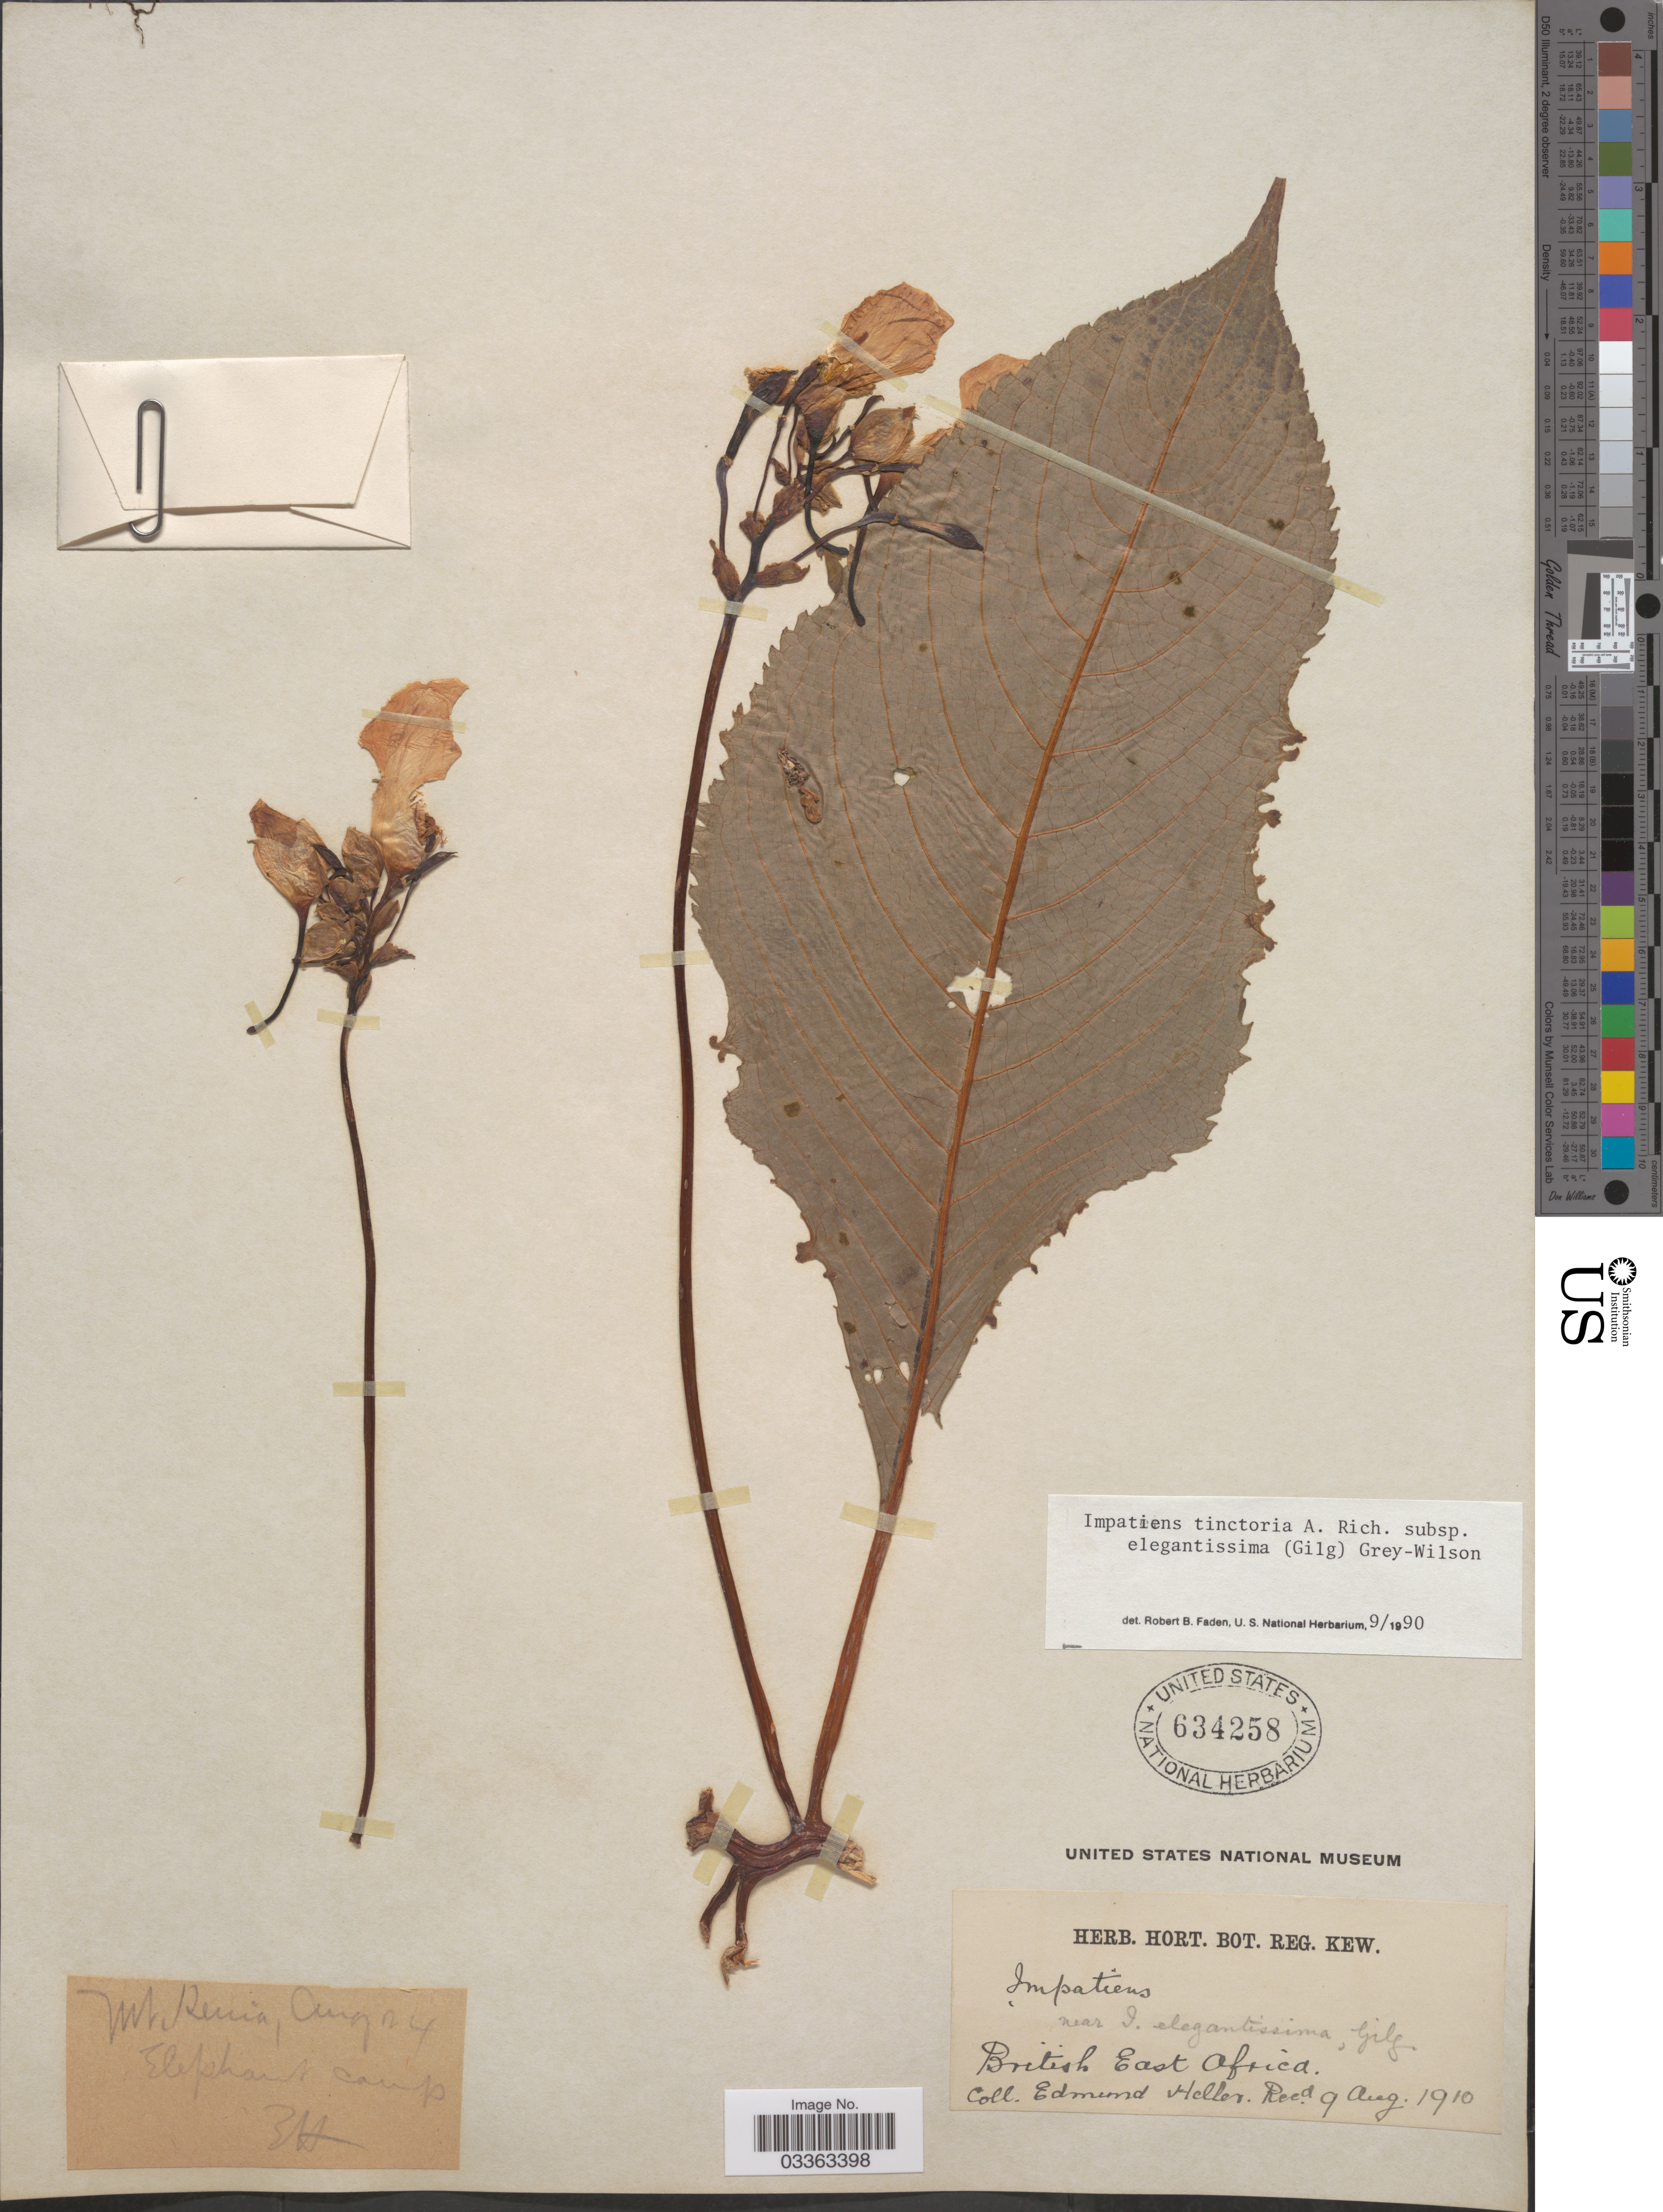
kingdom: Plantae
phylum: Tracheophyta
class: Magnoliopsida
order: Ericales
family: Balsaminaceae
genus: Impatiens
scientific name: Impatiens tinctoria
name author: A. Rich.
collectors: E. Heller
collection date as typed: Transcribed d/m/y: /8/24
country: Kenya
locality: British East Africa, Mt. Kenia. Elephant Camp.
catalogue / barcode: US 634258